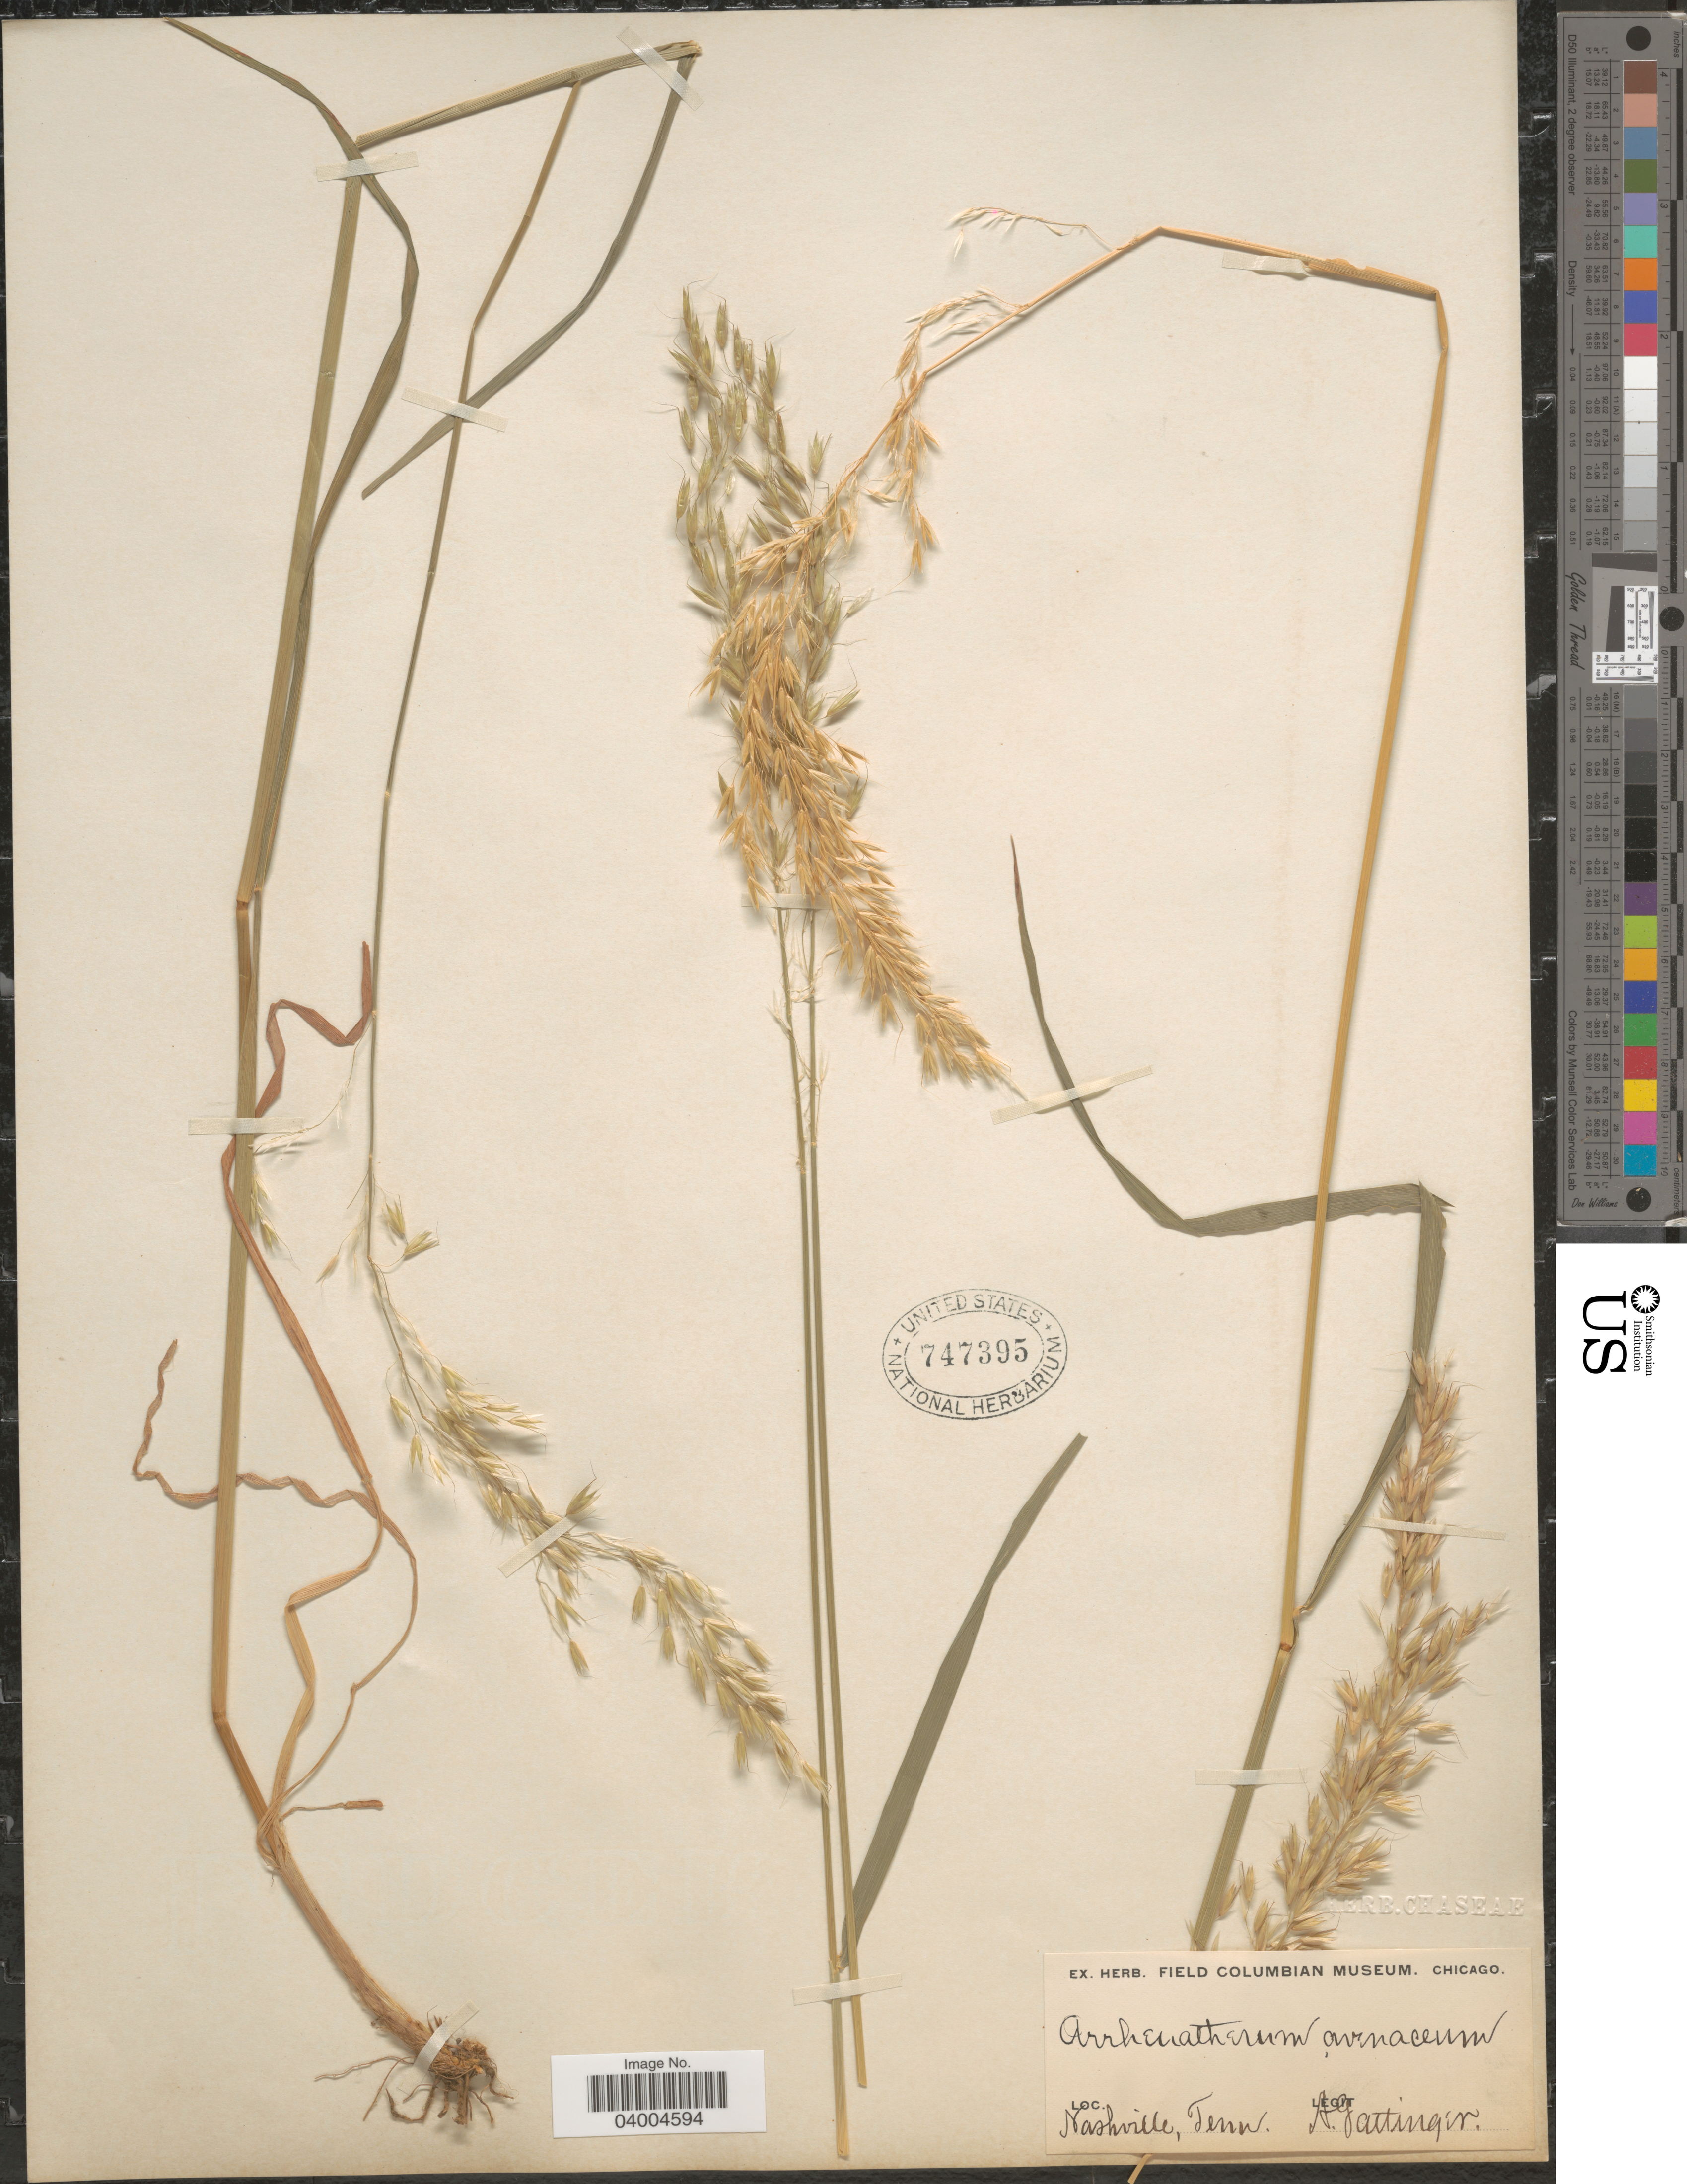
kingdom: Plantae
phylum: Tracheophyta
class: Liliopsida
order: Poales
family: Poaceae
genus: Arrhenatherum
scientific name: Arrhenatherum elatius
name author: (L.) J. Presl & C. Presl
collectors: A. Gattinger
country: United States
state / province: Tennessee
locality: Nashville.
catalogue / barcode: US 747395